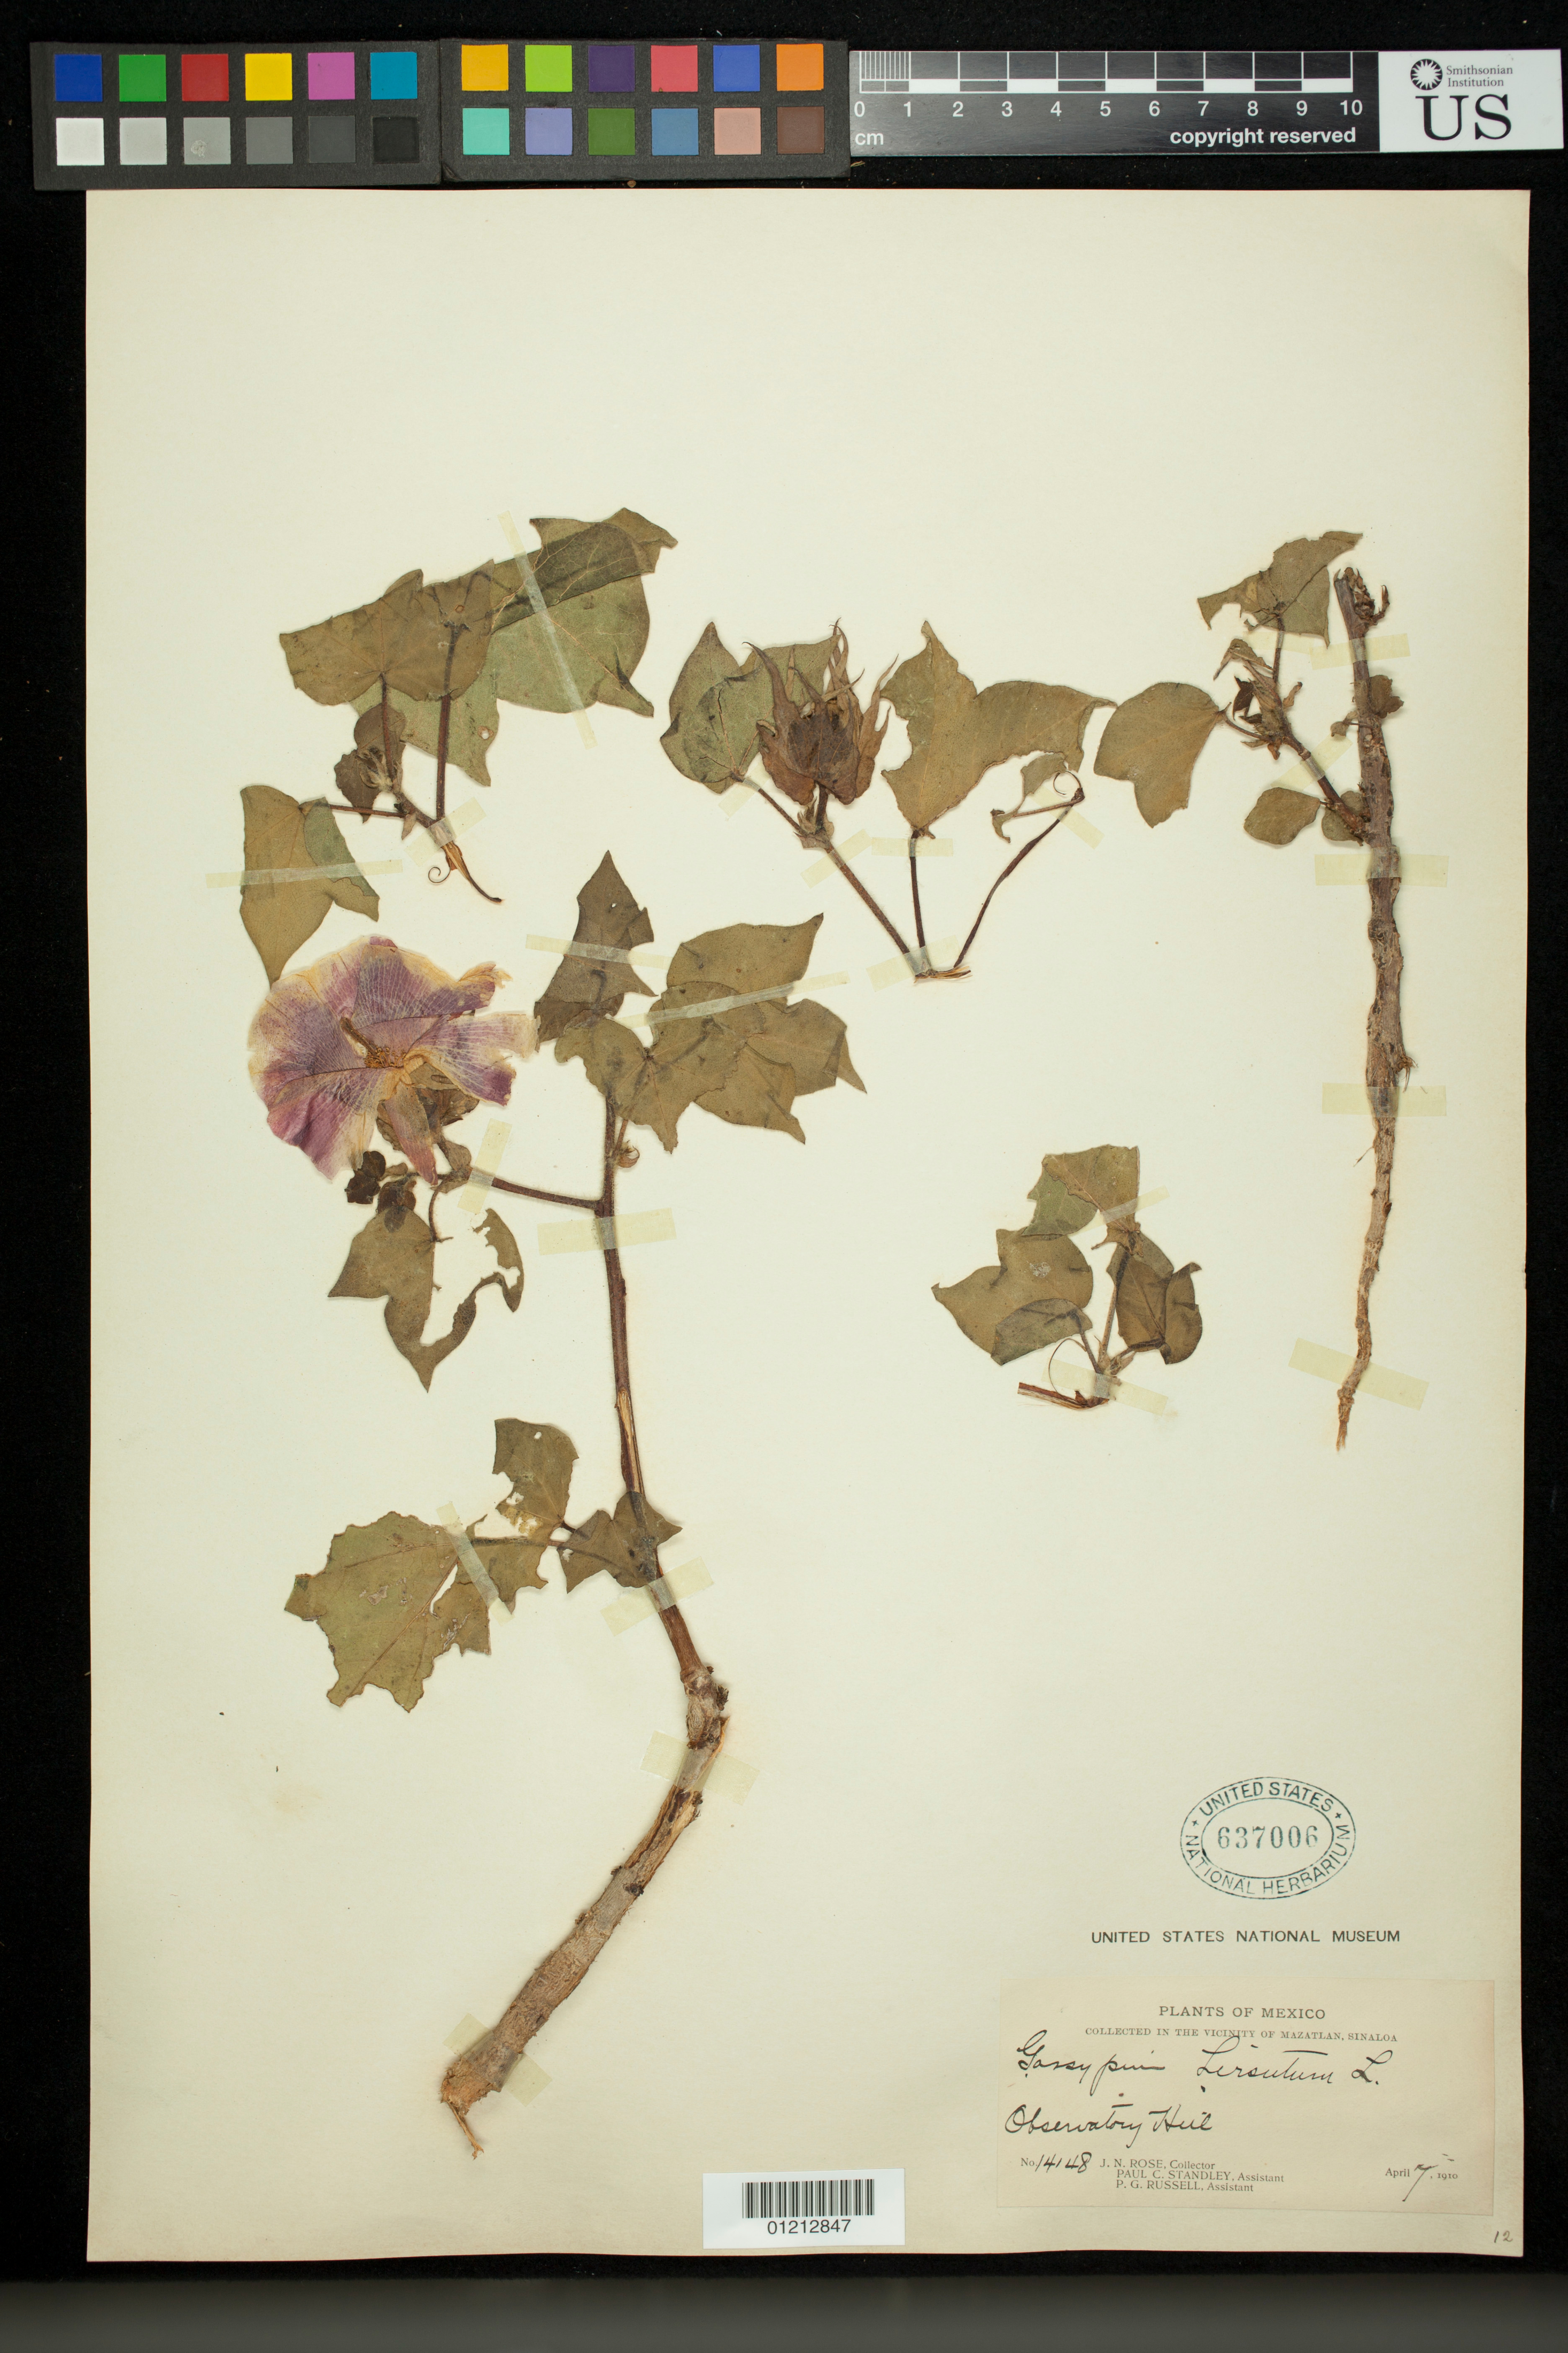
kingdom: Plantae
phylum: Tracheophyta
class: Magnoliopsida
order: Malvales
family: Malvaceae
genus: Gossypium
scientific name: Gossypium hirsutum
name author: L.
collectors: J. N. Rose, P. C. Standley & P. G. Russell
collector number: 14148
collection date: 1910-04-07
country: Mexico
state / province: Sinaloa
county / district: Mazatlan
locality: Observatory Hill.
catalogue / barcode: US 637006